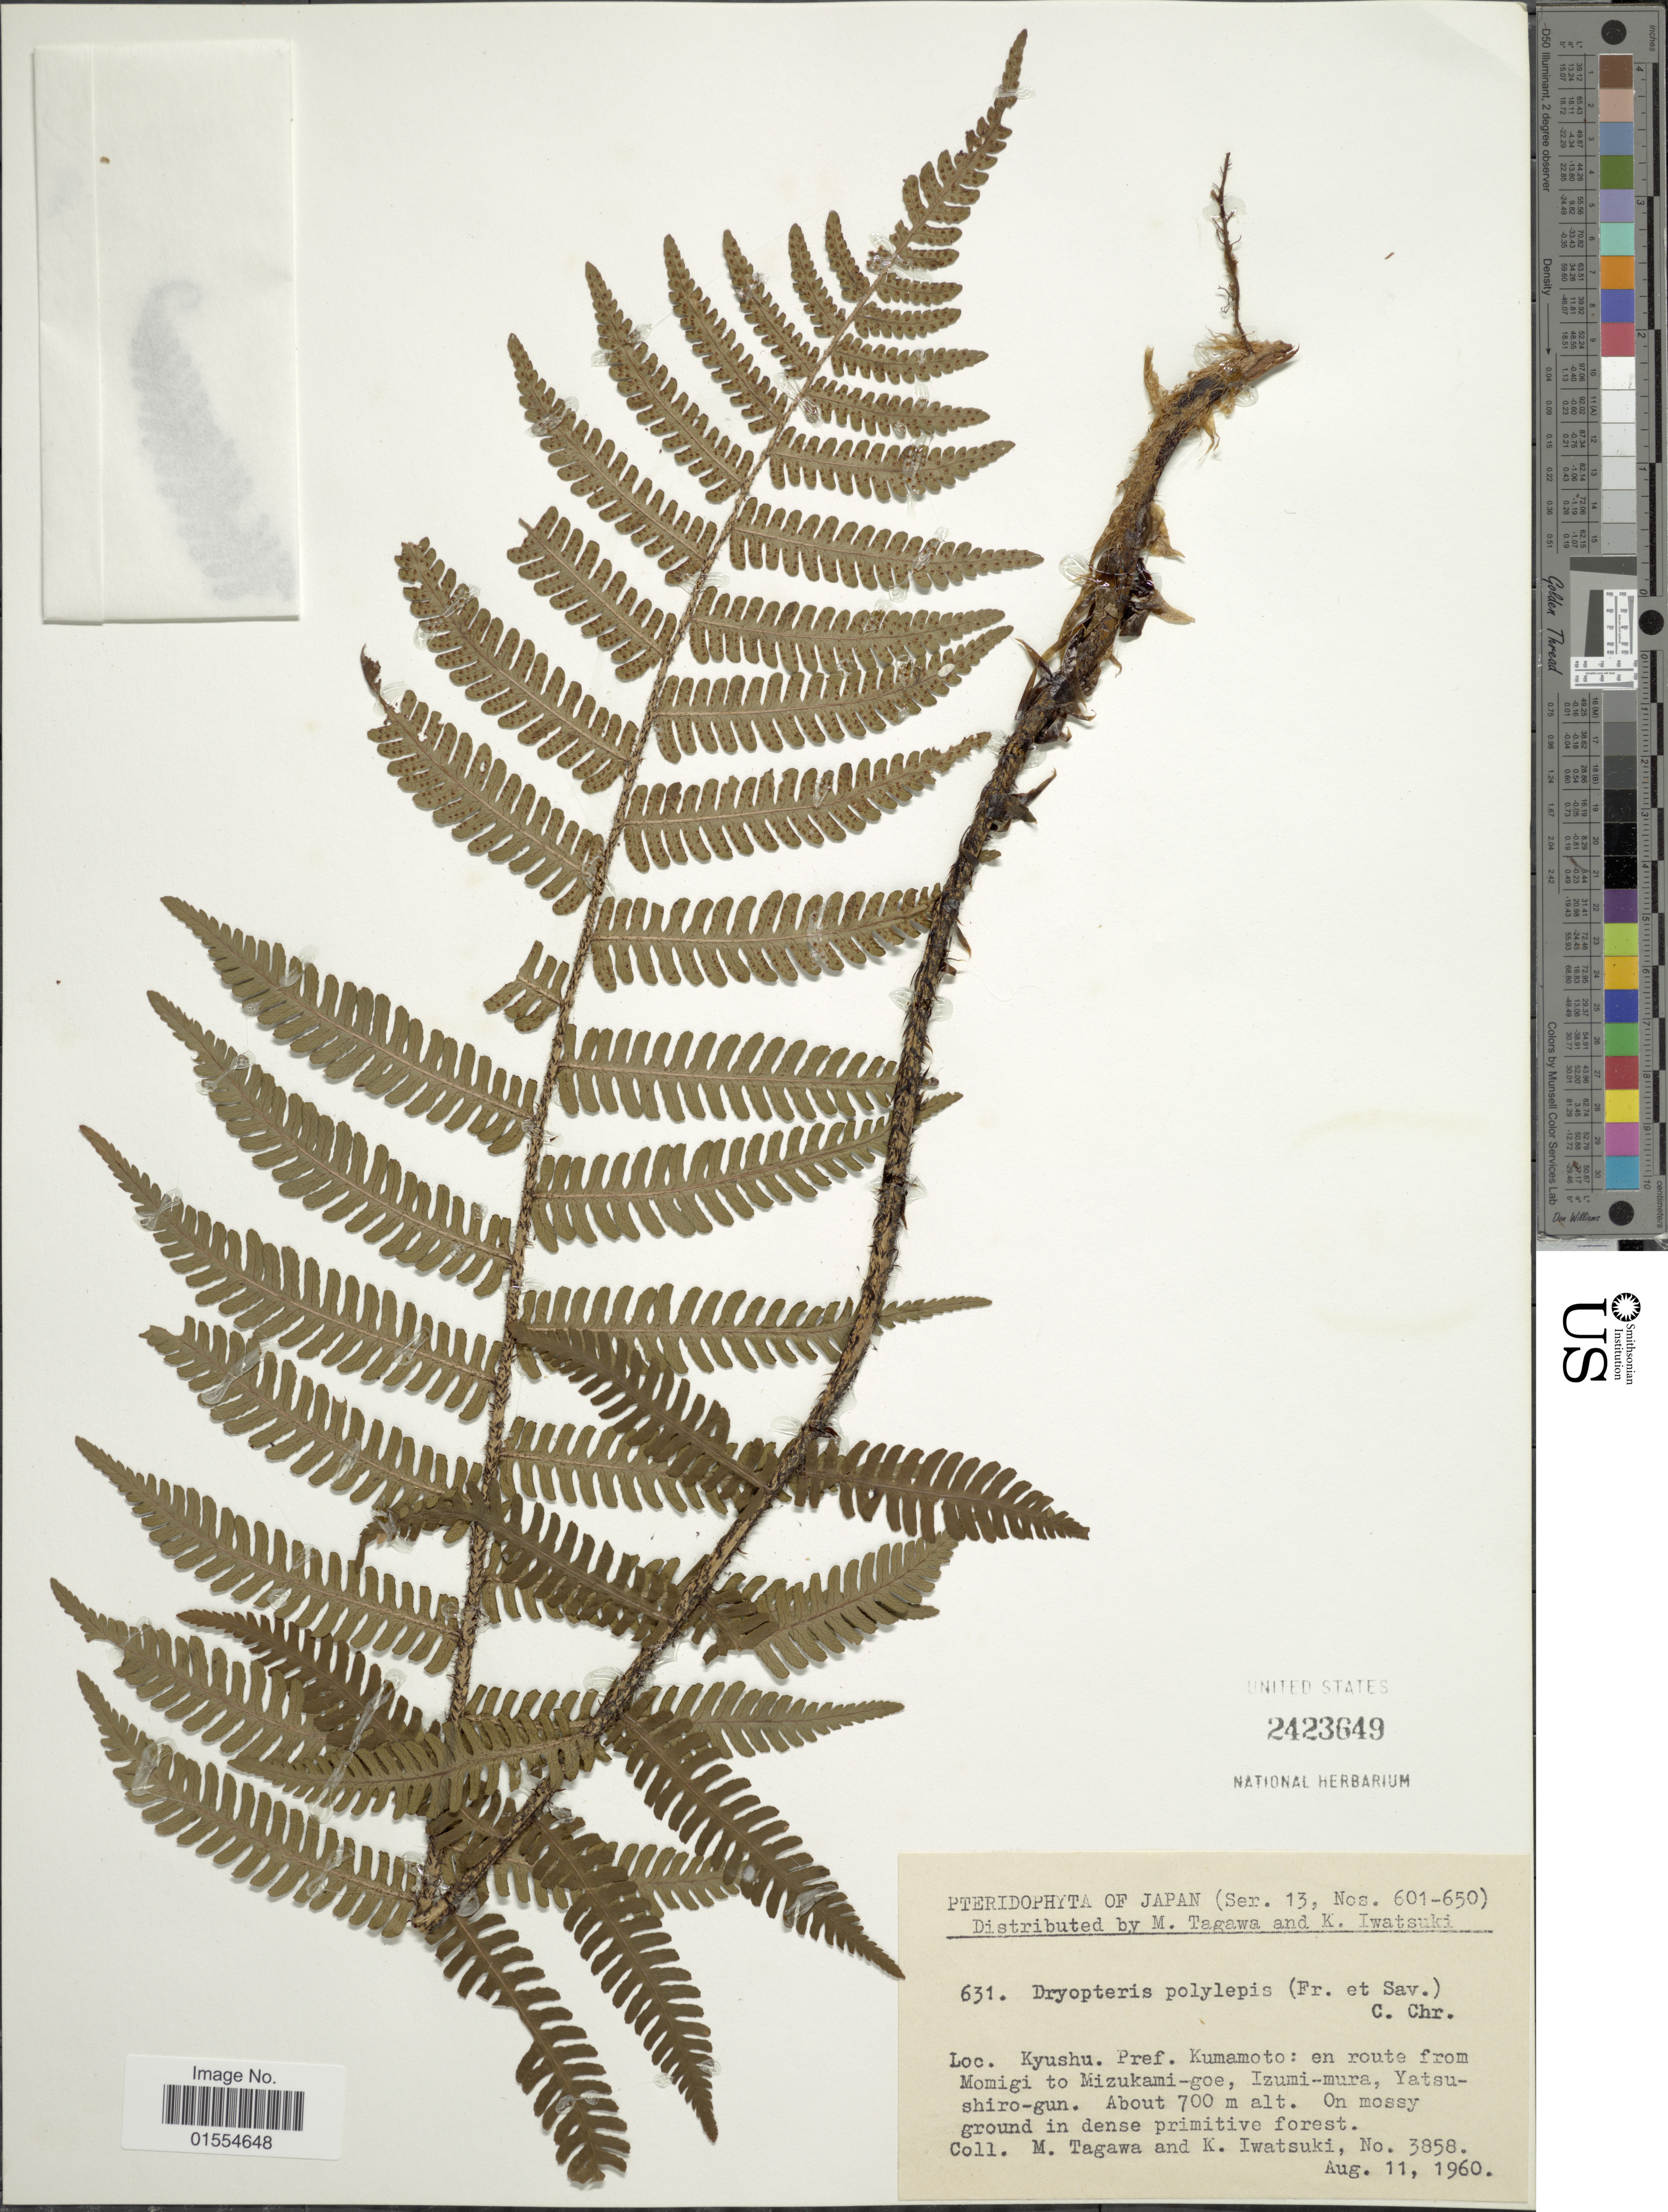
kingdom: Plantae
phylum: Tracheophyta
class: Polypodiopsida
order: Polypodiales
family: Dryopteridaceae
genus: Dryopteris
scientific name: Dryopteris polylepis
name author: (Franch. & Sav.) C. Chr.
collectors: M. Tagawa & K. Iwatsuki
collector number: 3858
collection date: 1960-08-11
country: Japan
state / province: Kumamoto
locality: Kyushu. Pref Kumamoto: en route from Momigi to Mizukami-goe, Izumi-mura, Yatsushiro-gun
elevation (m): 700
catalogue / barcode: US 2423649